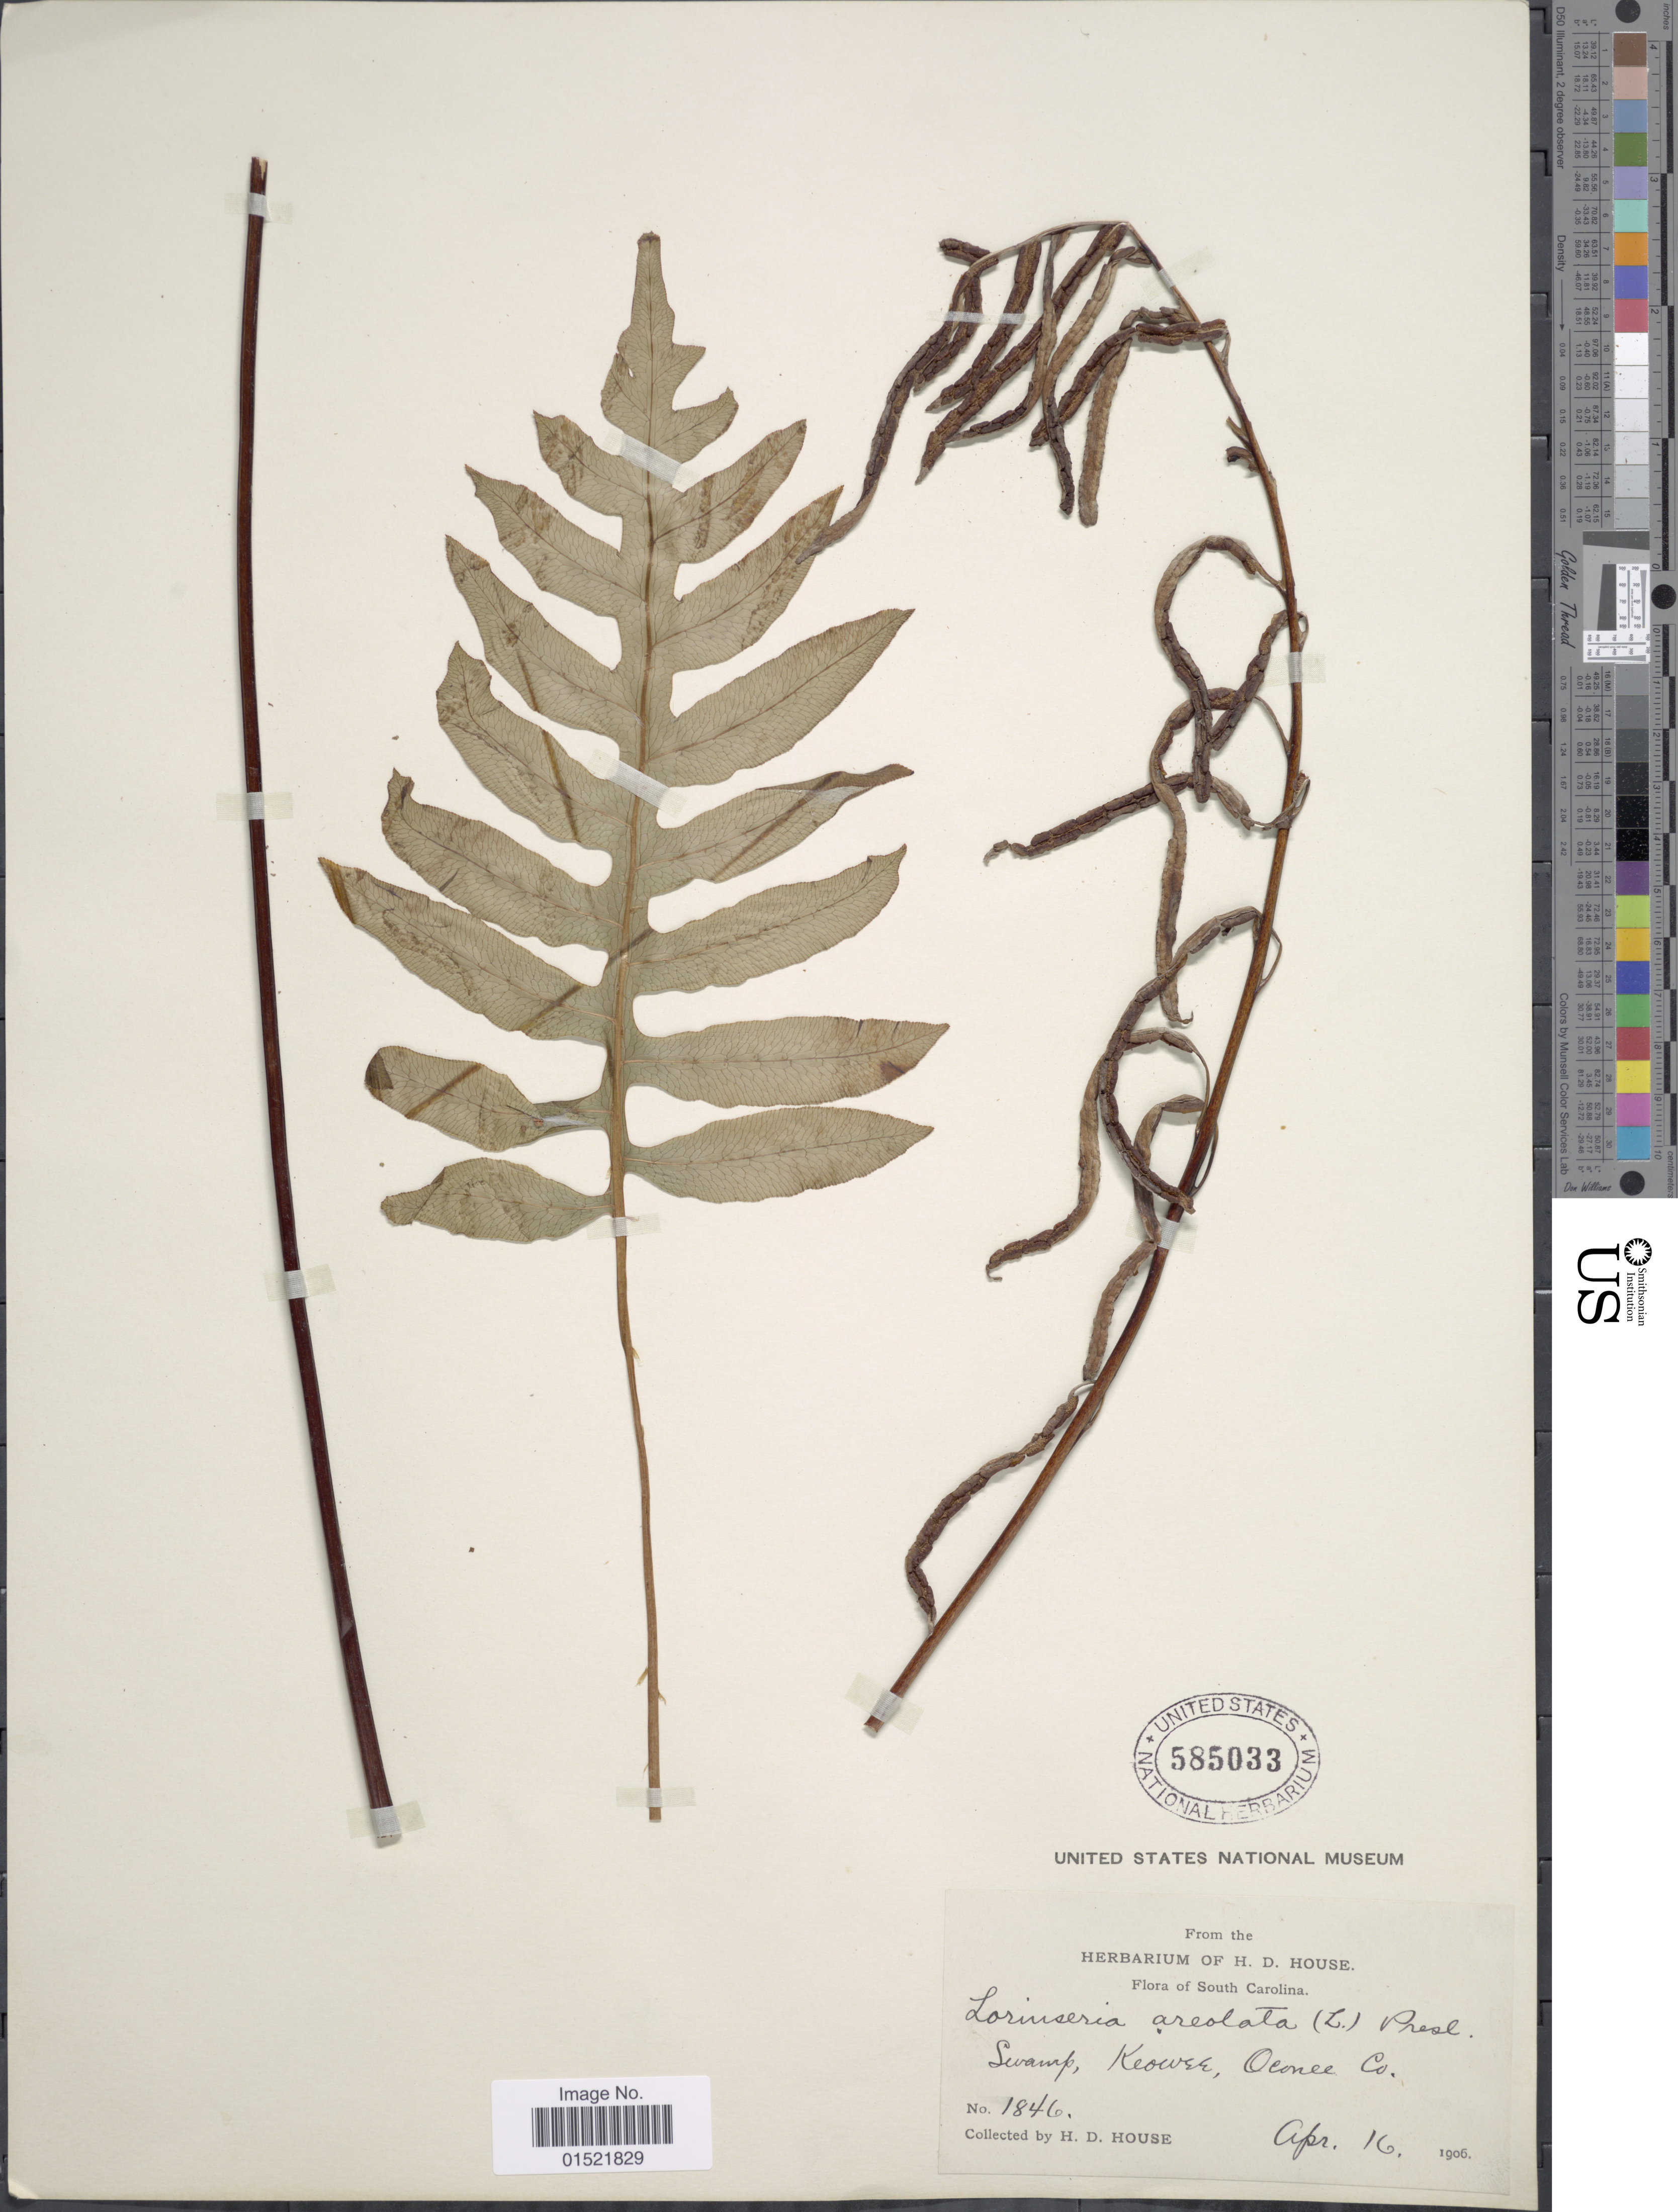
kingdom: Plantae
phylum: Tracheophyta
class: Polypodiopsida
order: Polypodiales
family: Blechnaceae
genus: Woodwardia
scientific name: Woodwardia areolata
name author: (L.) T. Moore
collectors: H. D. House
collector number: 1846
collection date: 1906-04-16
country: United States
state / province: South Carolina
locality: Swamp, Keowee, Oconee Co.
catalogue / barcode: US 585033